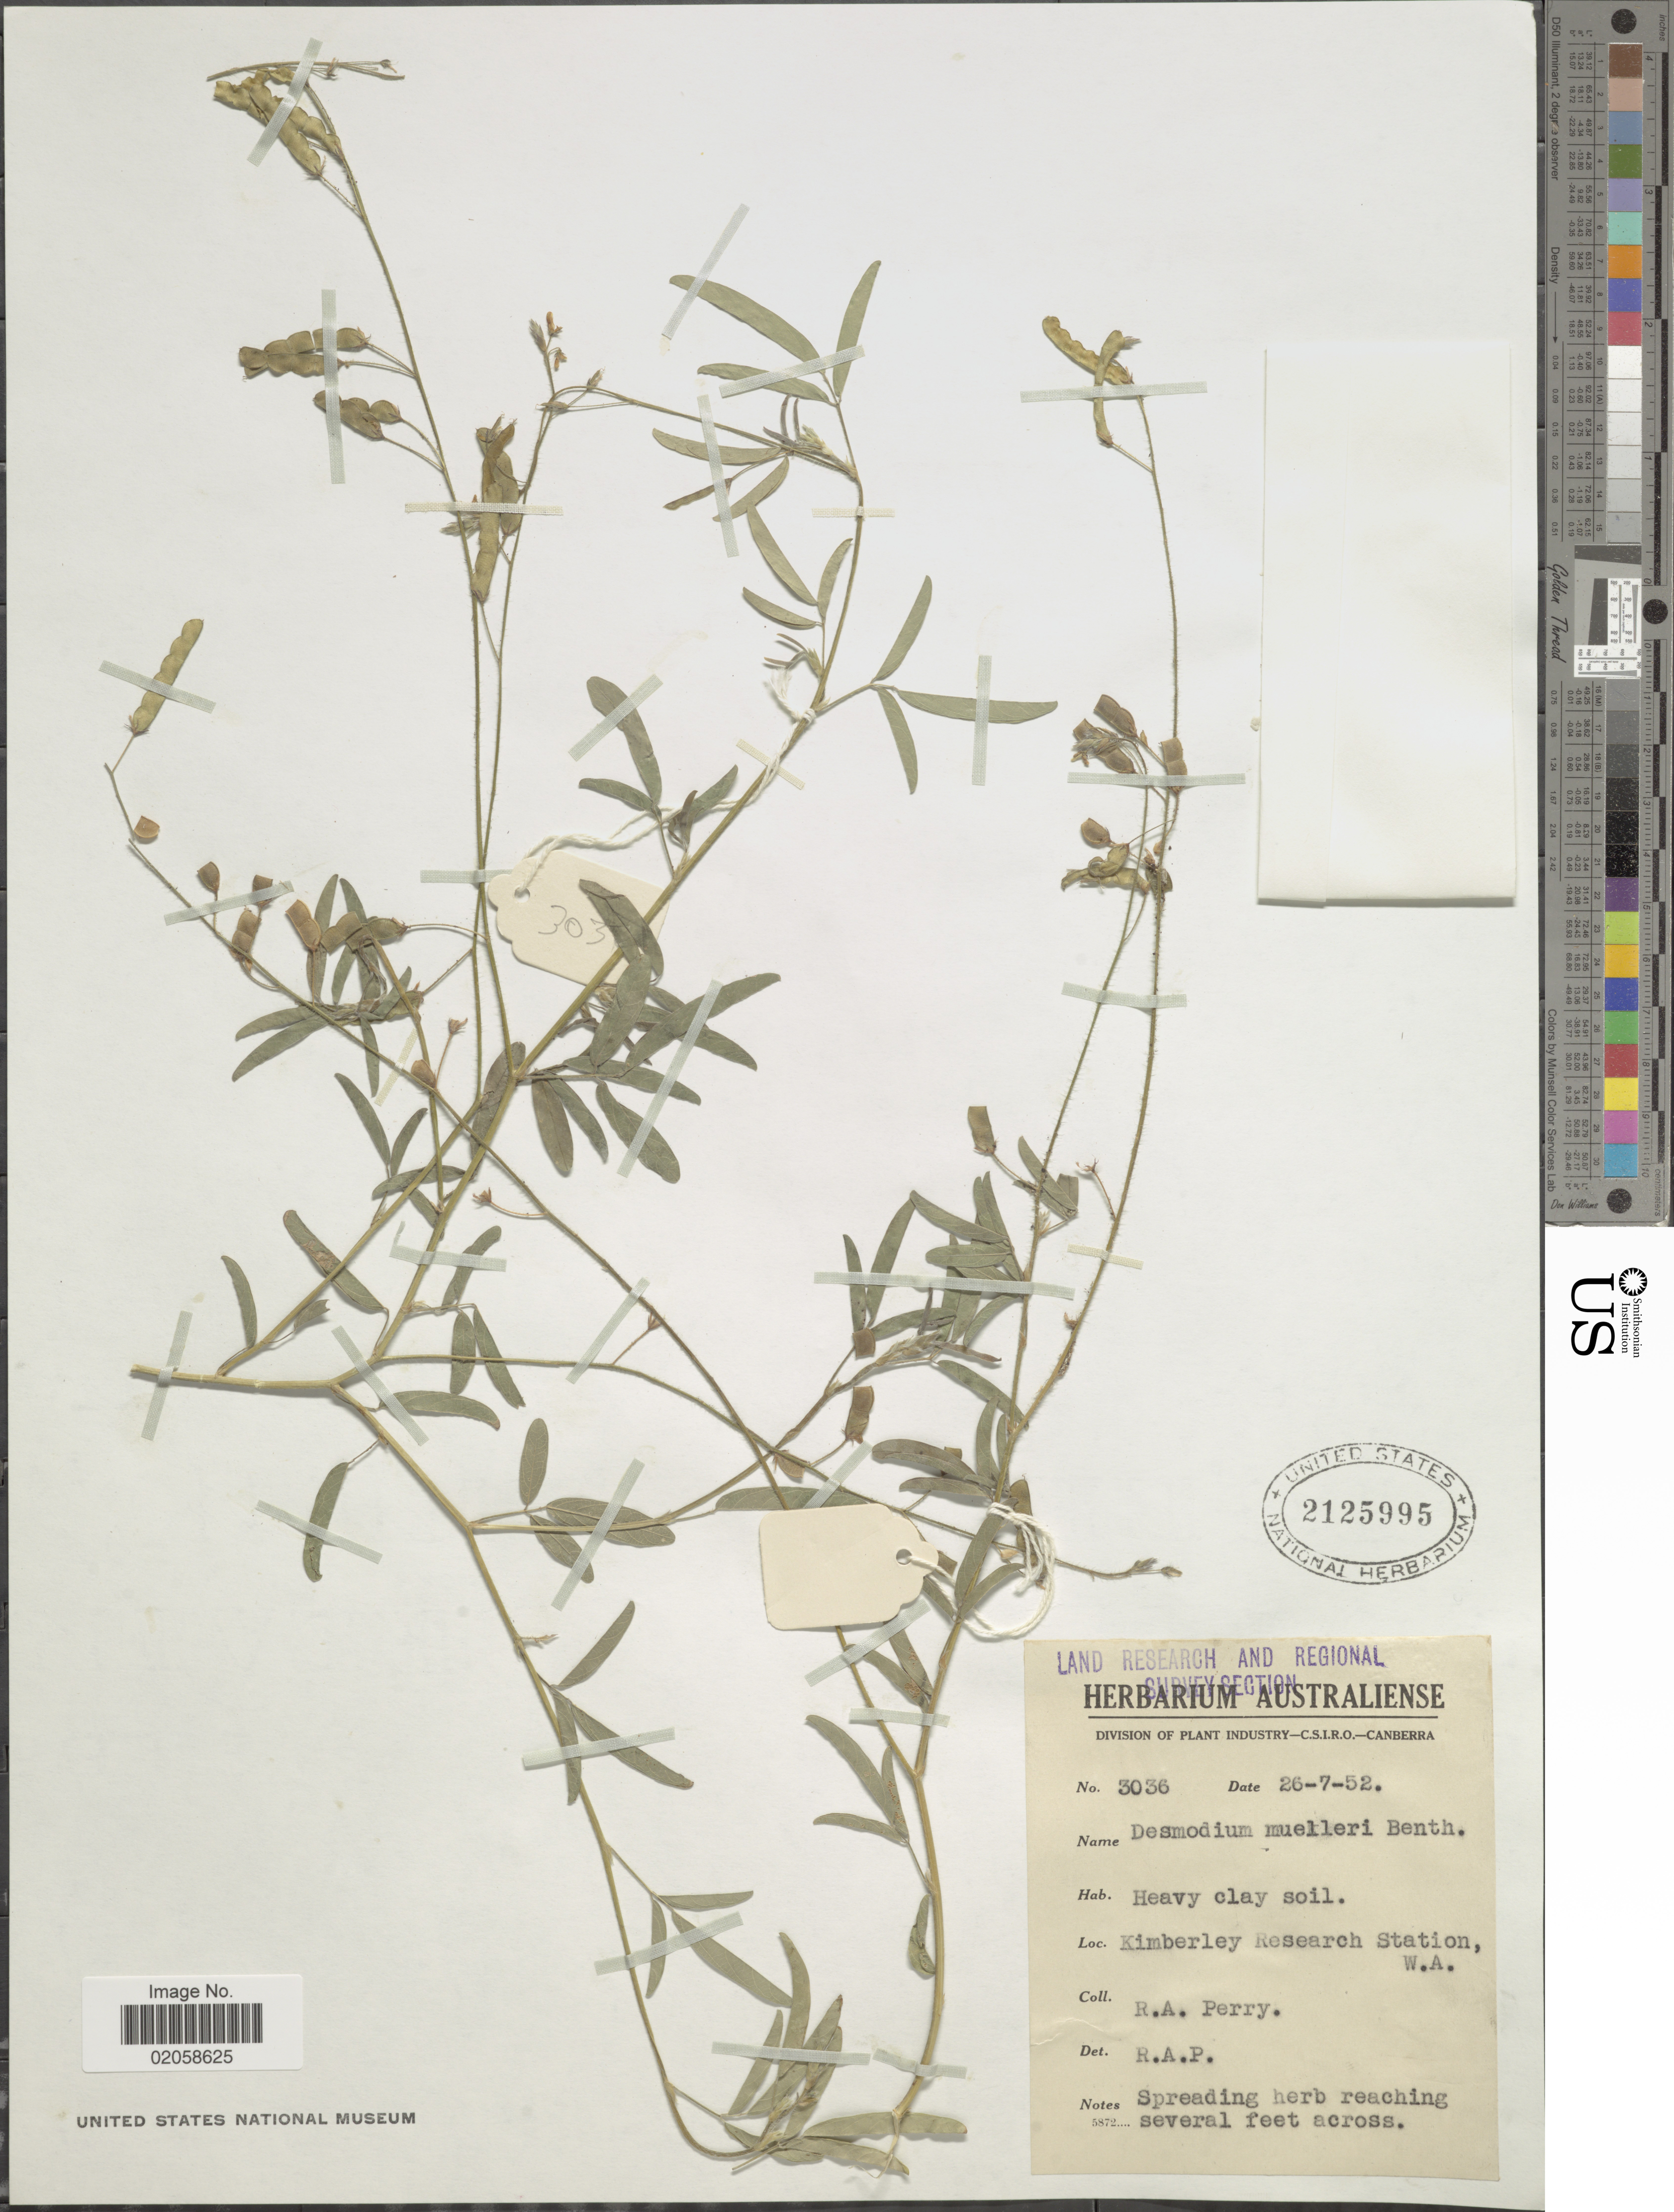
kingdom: Plantae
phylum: Tracheophyta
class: Magnoliopsida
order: Fabales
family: Fabaceae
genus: Grona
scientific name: Grona muelleri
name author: (Benth.) H. Ohashi & K. Ohashi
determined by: Strong, Mark T., (BOT), Smithsonian Institution - National Museum of Natural History (UNITED STATES)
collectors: Perry, R. A.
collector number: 3036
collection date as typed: Transcribed d/m/y: 26/7/52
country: Australia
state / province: Western Australia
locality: Kimberley Research Station, W. A.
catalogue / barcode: US 2125995